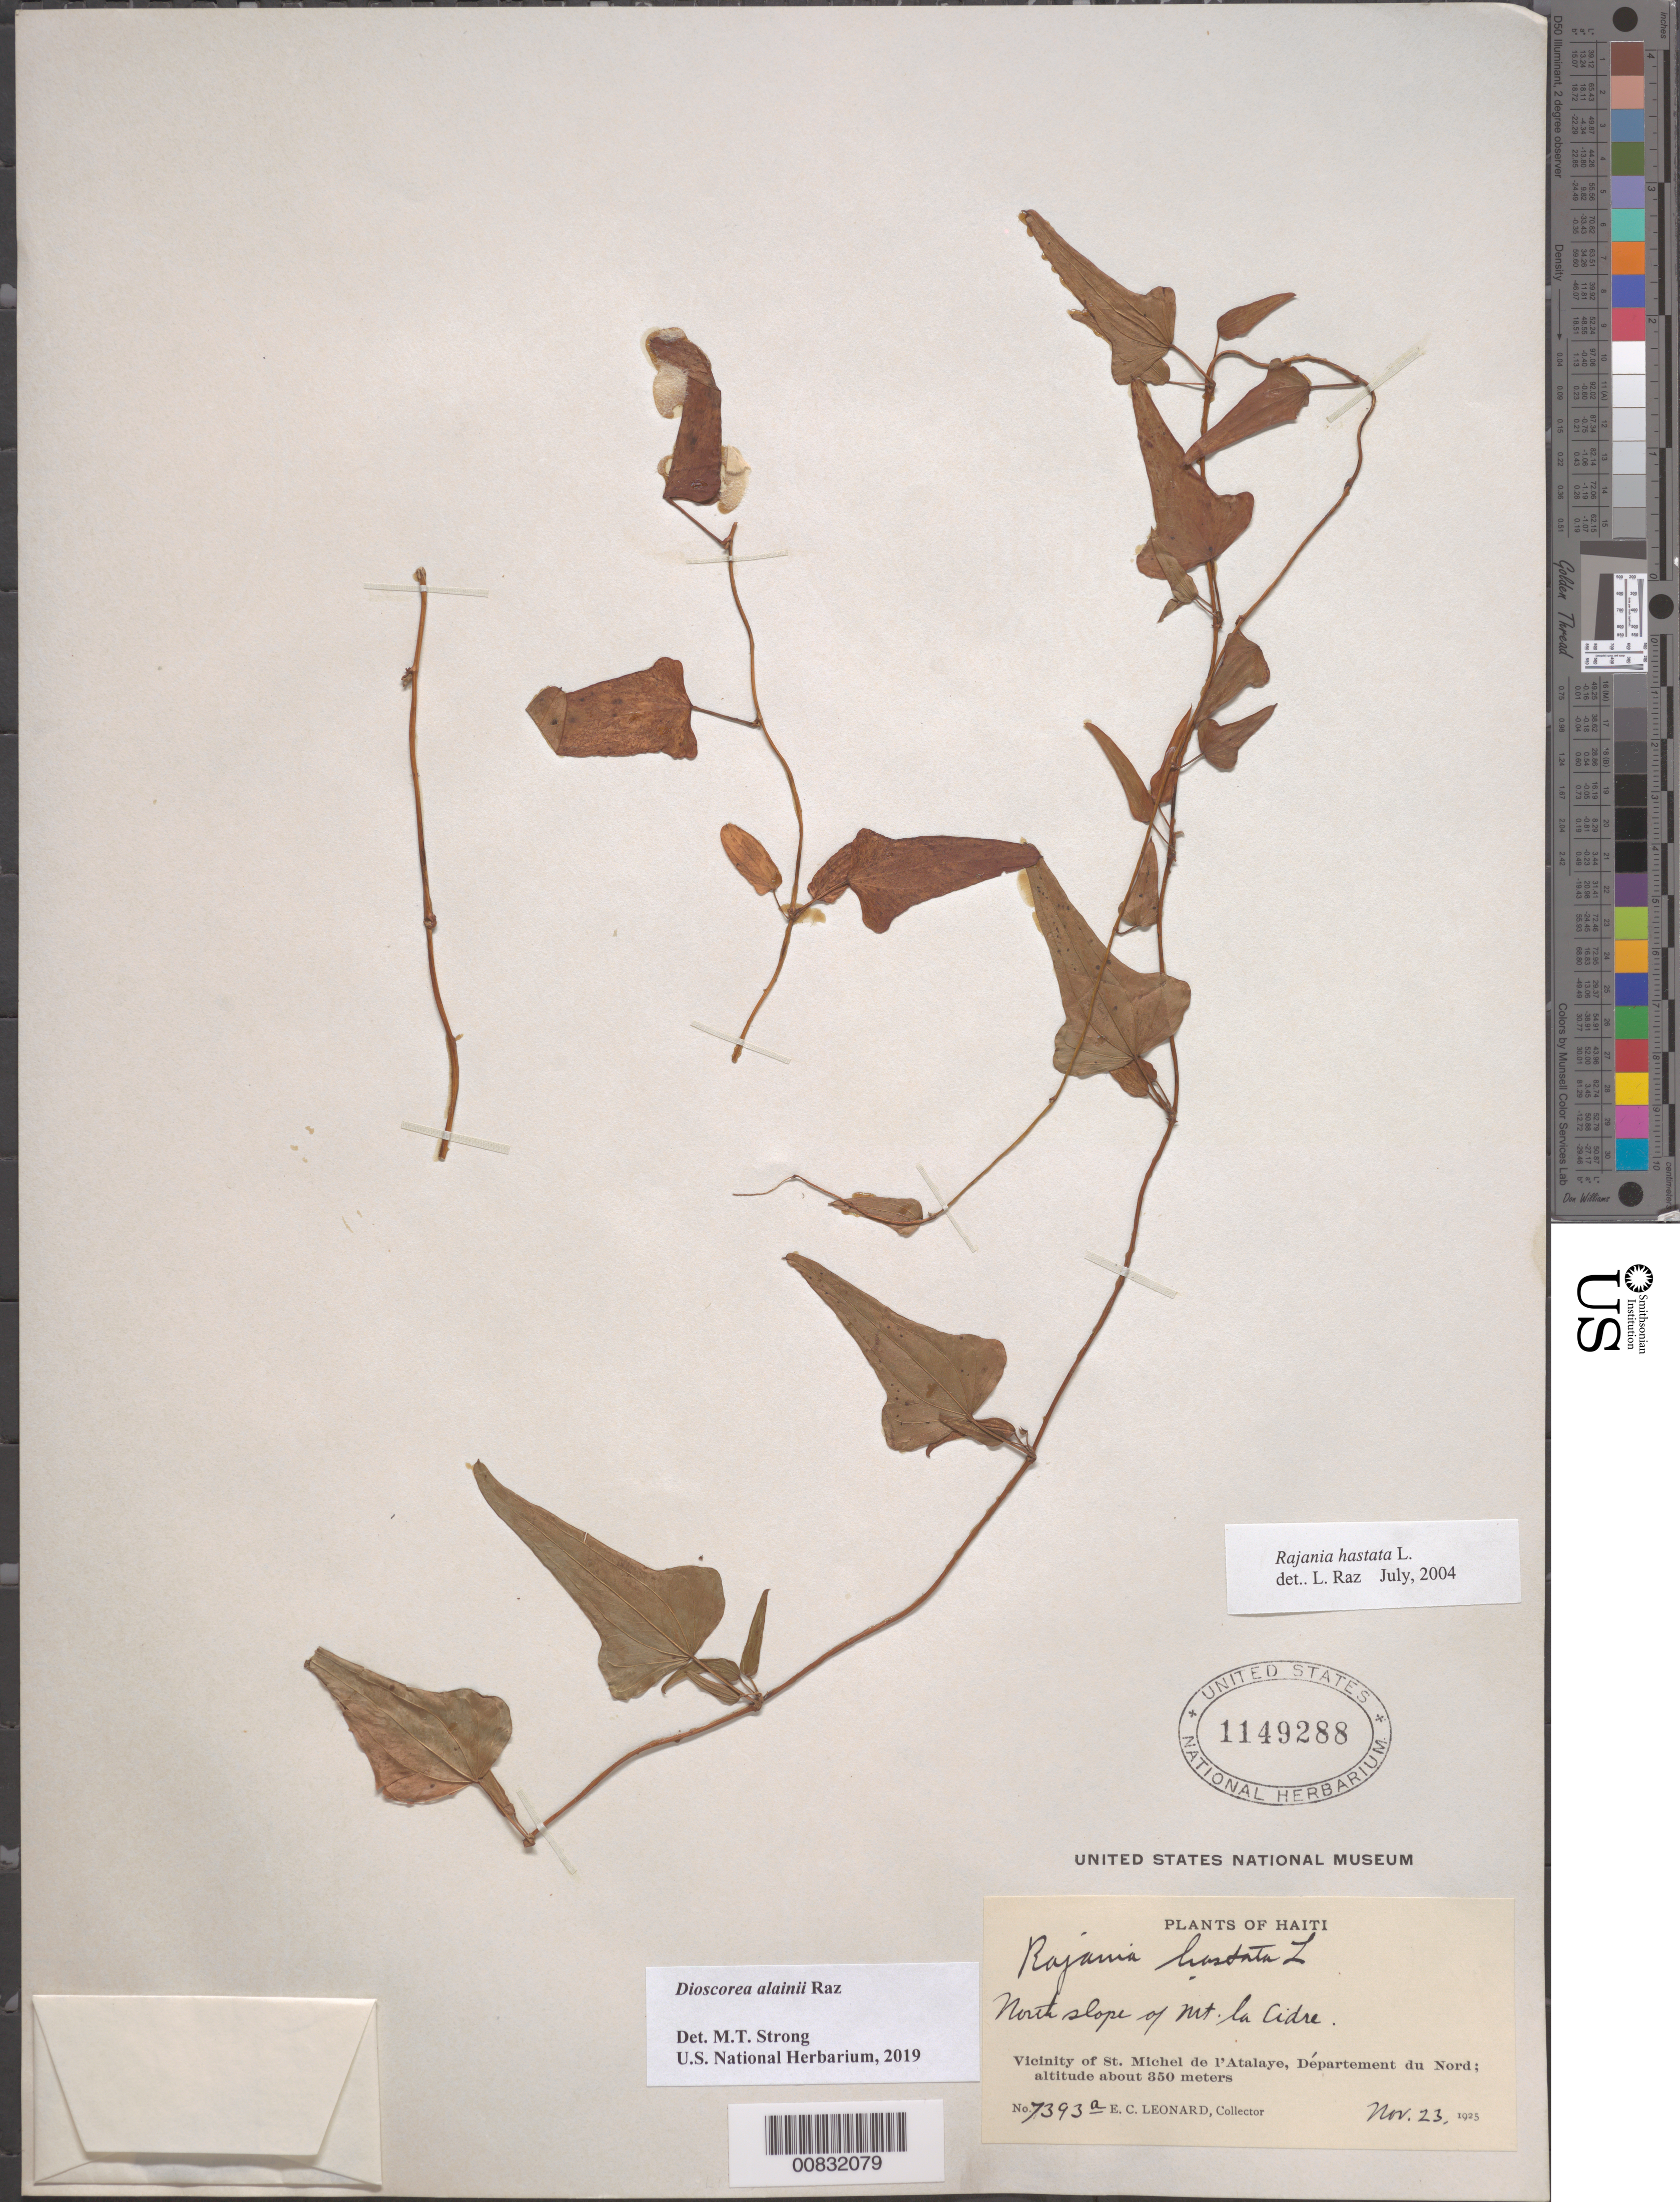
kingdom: Plantae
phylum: Tracheophyta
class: Liliopsida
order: Dioscoreales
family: Dioscoreaceae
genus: Dioscorea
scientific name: Dioscorea alainii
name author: Raz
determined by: Strong, M. T., (US), Smithsonian Institution - National Museum of Natural History (UNITED STATES)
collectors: E. C. Leonard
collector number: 7393a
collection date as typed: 23 Nov 1925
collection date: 1925-11-23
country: Haiti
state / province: Nord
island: Hispaniola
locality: Vicinity of St. Michel de l'Atalaye. North slope of Mt. La Cidre.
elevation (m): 350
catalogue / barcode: US 1149288